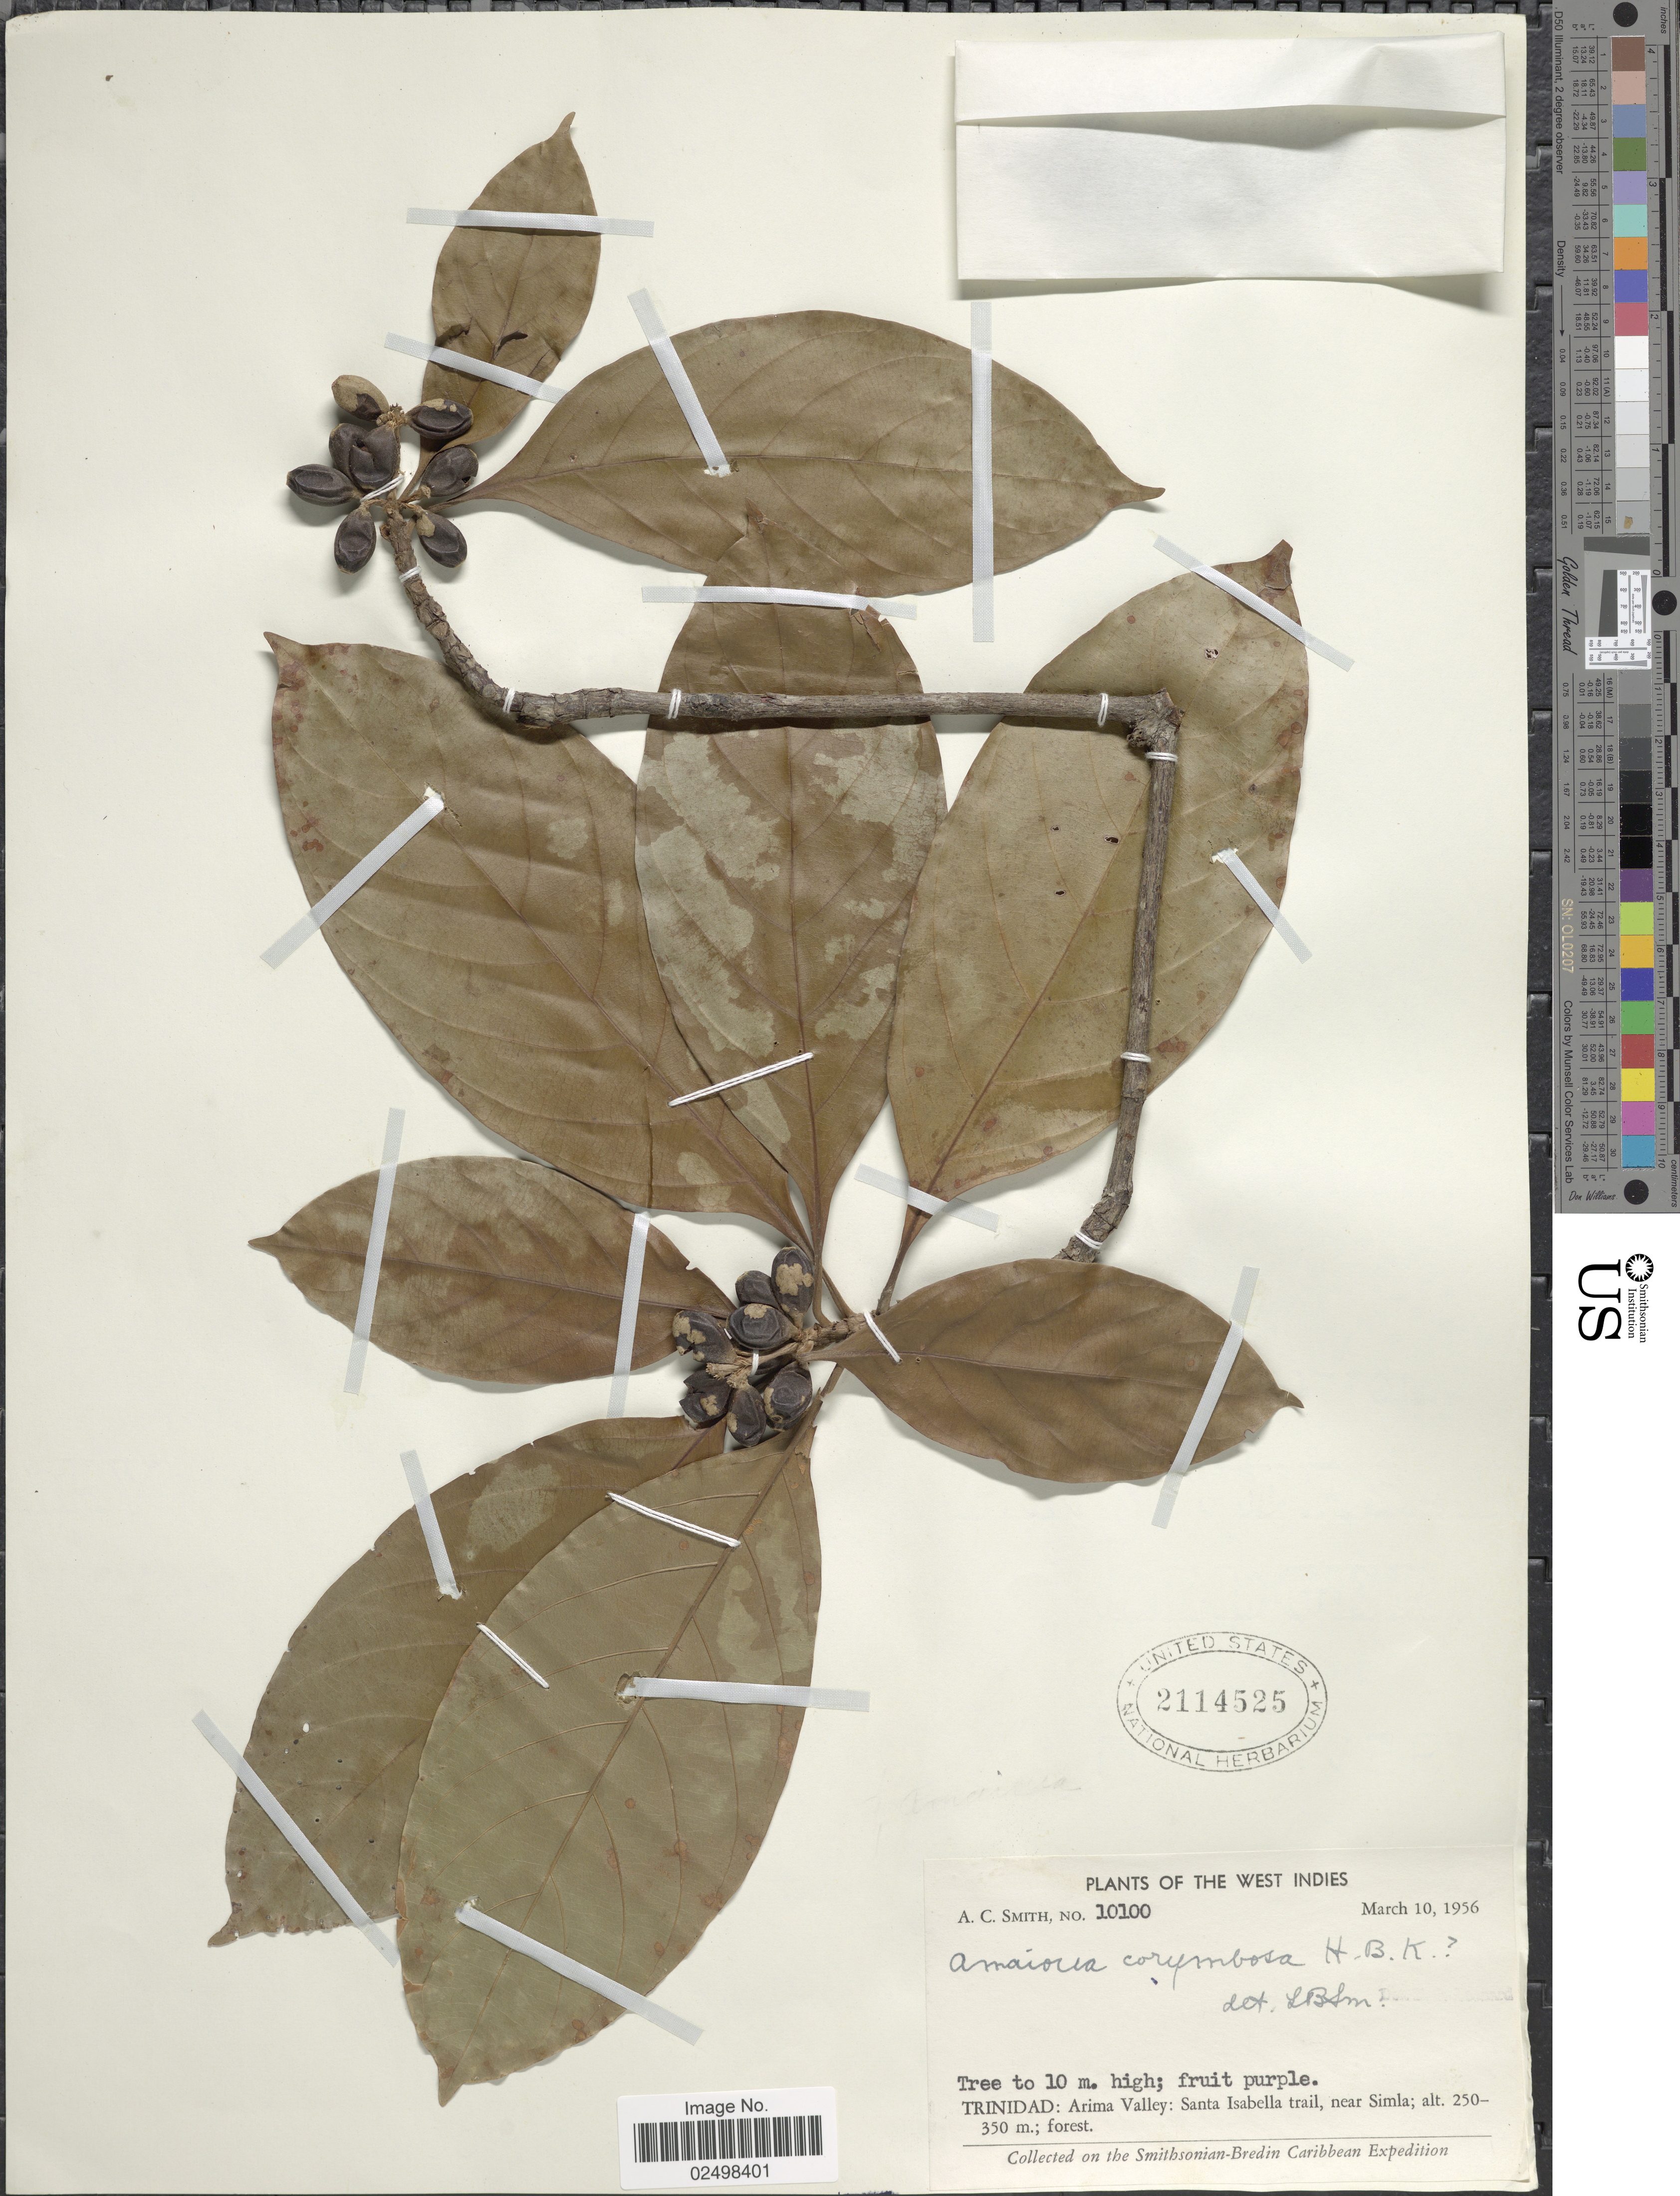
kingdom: Plantae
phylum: Tracheophyta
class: Magnoliopsida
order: Gentianales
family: Rubiaceae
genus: Amaioua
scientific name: Amaioua corymbosa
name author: Kunth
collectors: A. C. Smith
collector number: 10100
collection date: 1956-03-10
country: Trinidad and Tobago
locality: West Indies, Trinidad: Arima Valley: Santa Isabella trail, near Simla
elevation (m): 250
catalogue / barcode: US 2114525